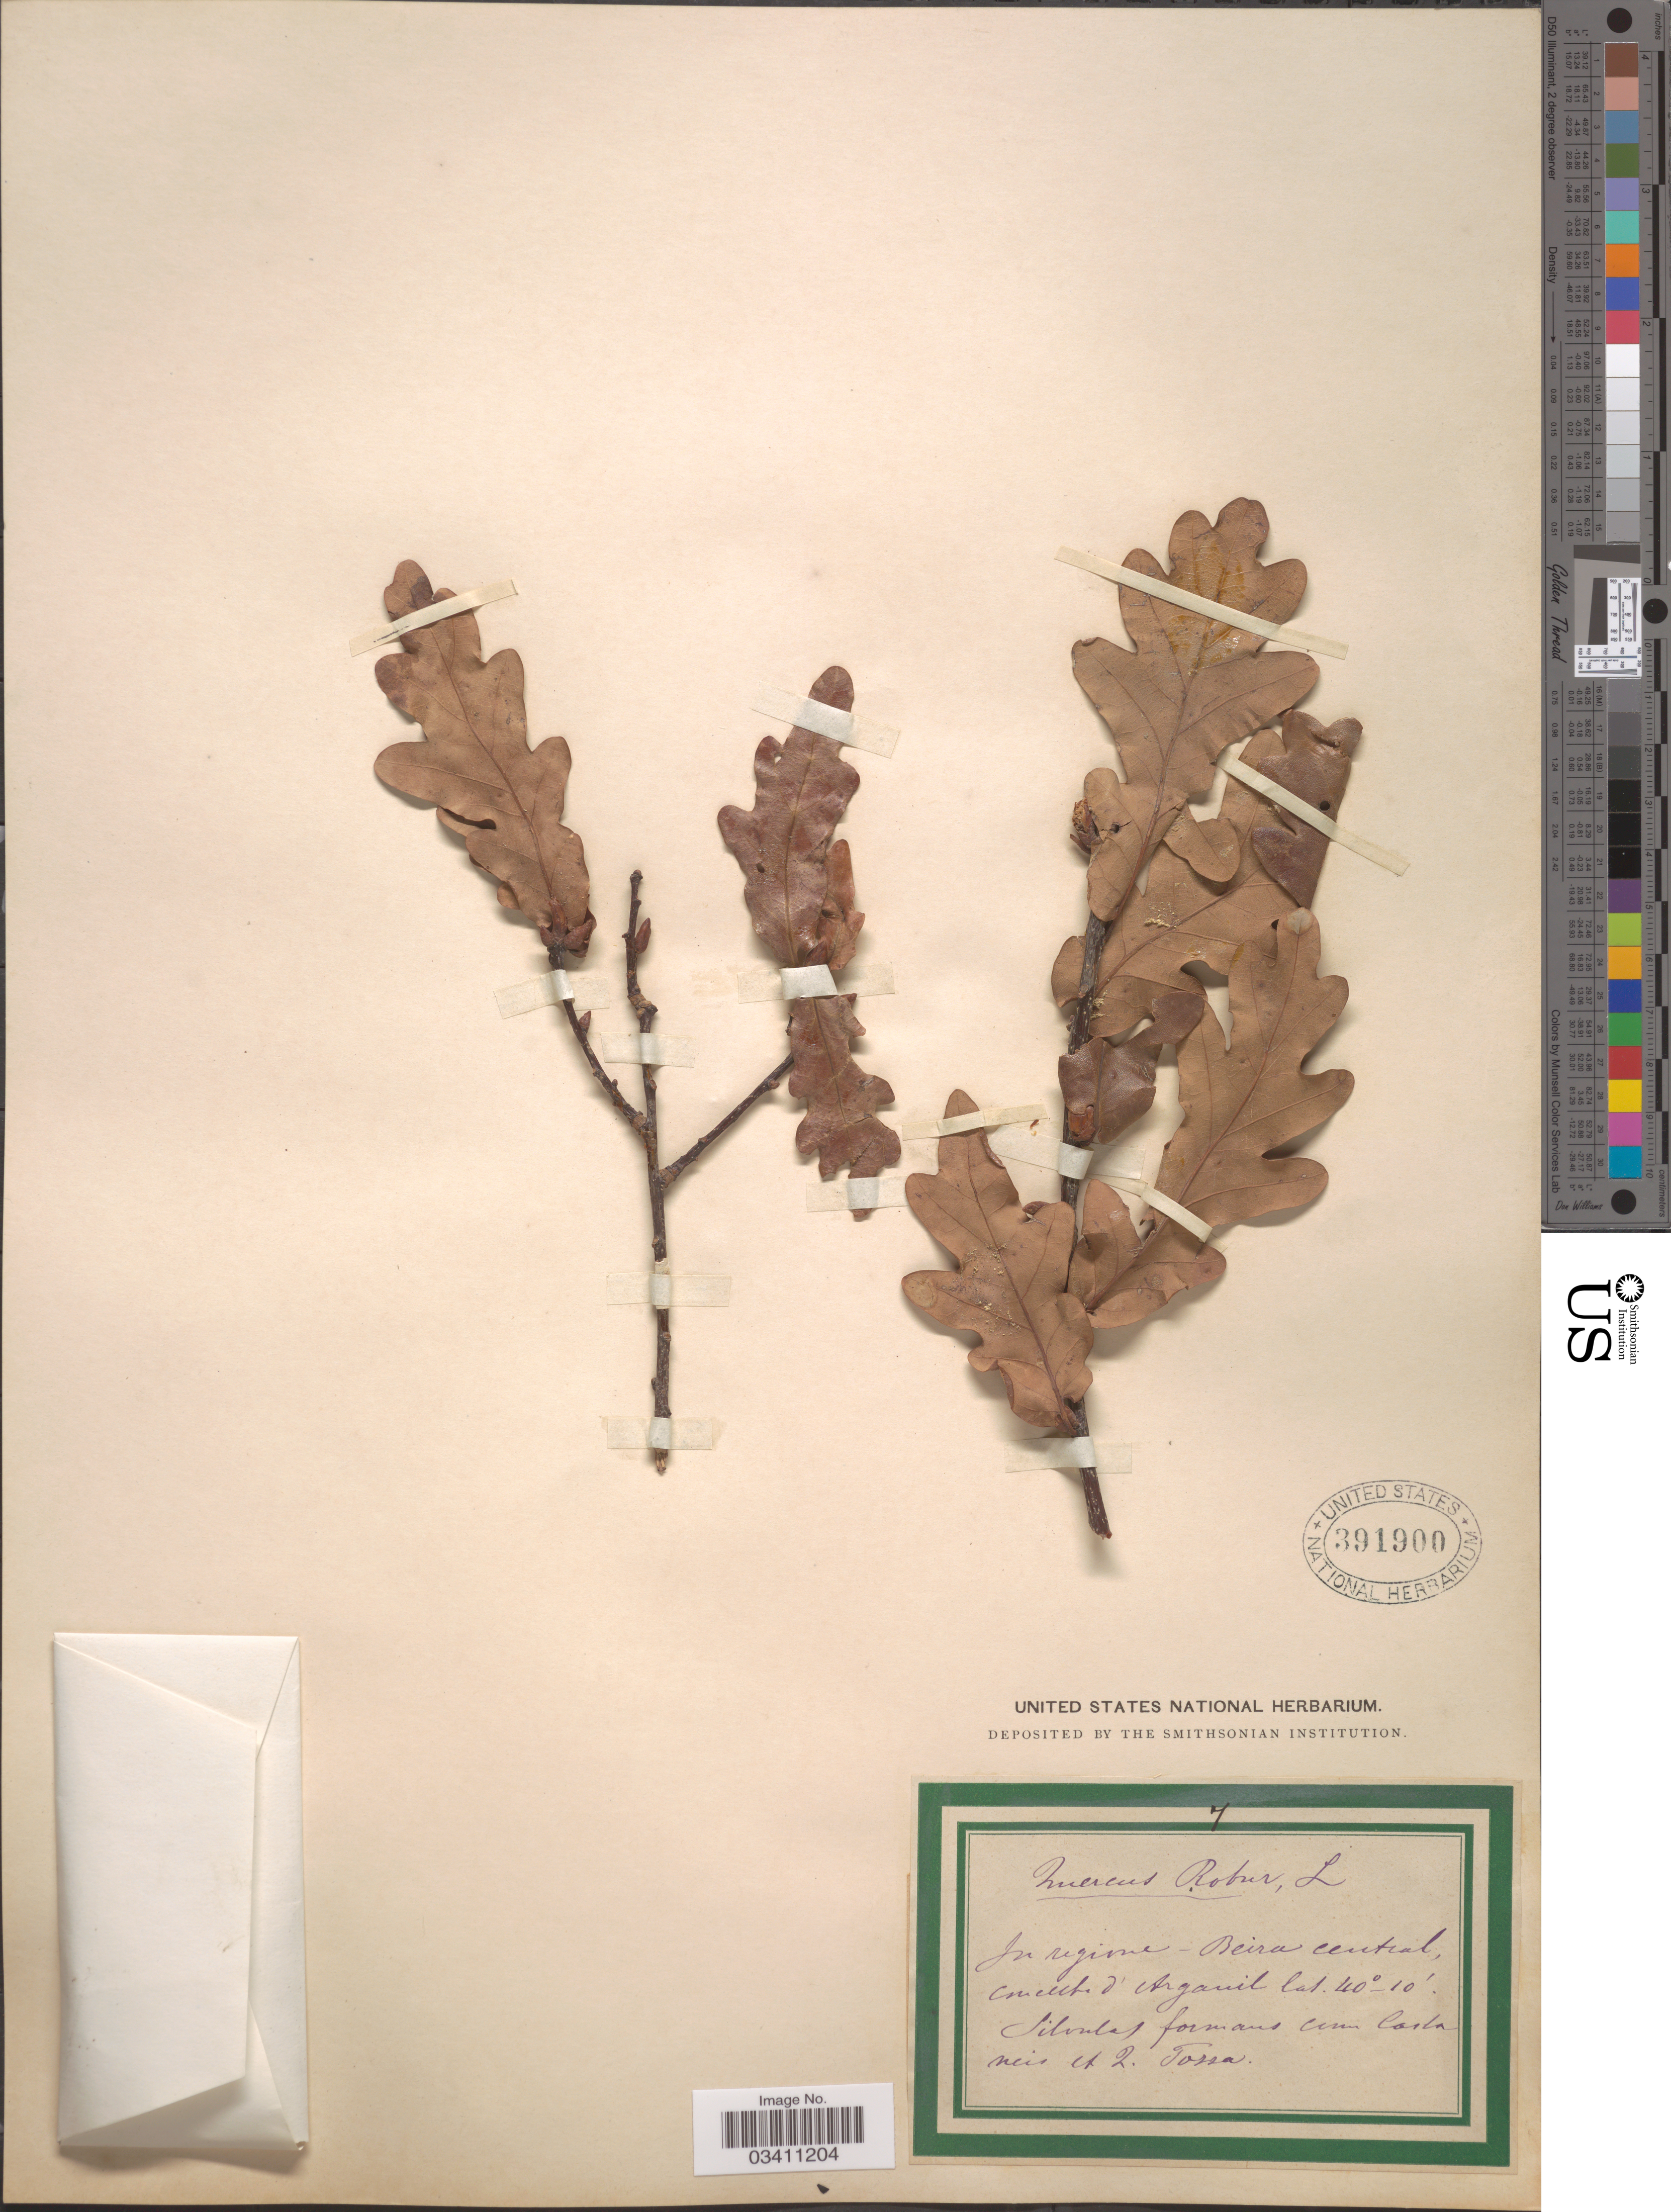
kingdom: Plantae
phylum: Tracheophyta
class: Magnoliopsida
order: Fagales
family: Fagaceae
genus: Quercus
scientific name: Quercus robur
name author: L.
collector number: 7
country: Portugal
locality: In regione - Beira central, cmelct. d'Arganil. Silvulas formans cum Costa neis et Z. Tossa. [interpreted]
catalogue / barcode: US 391900